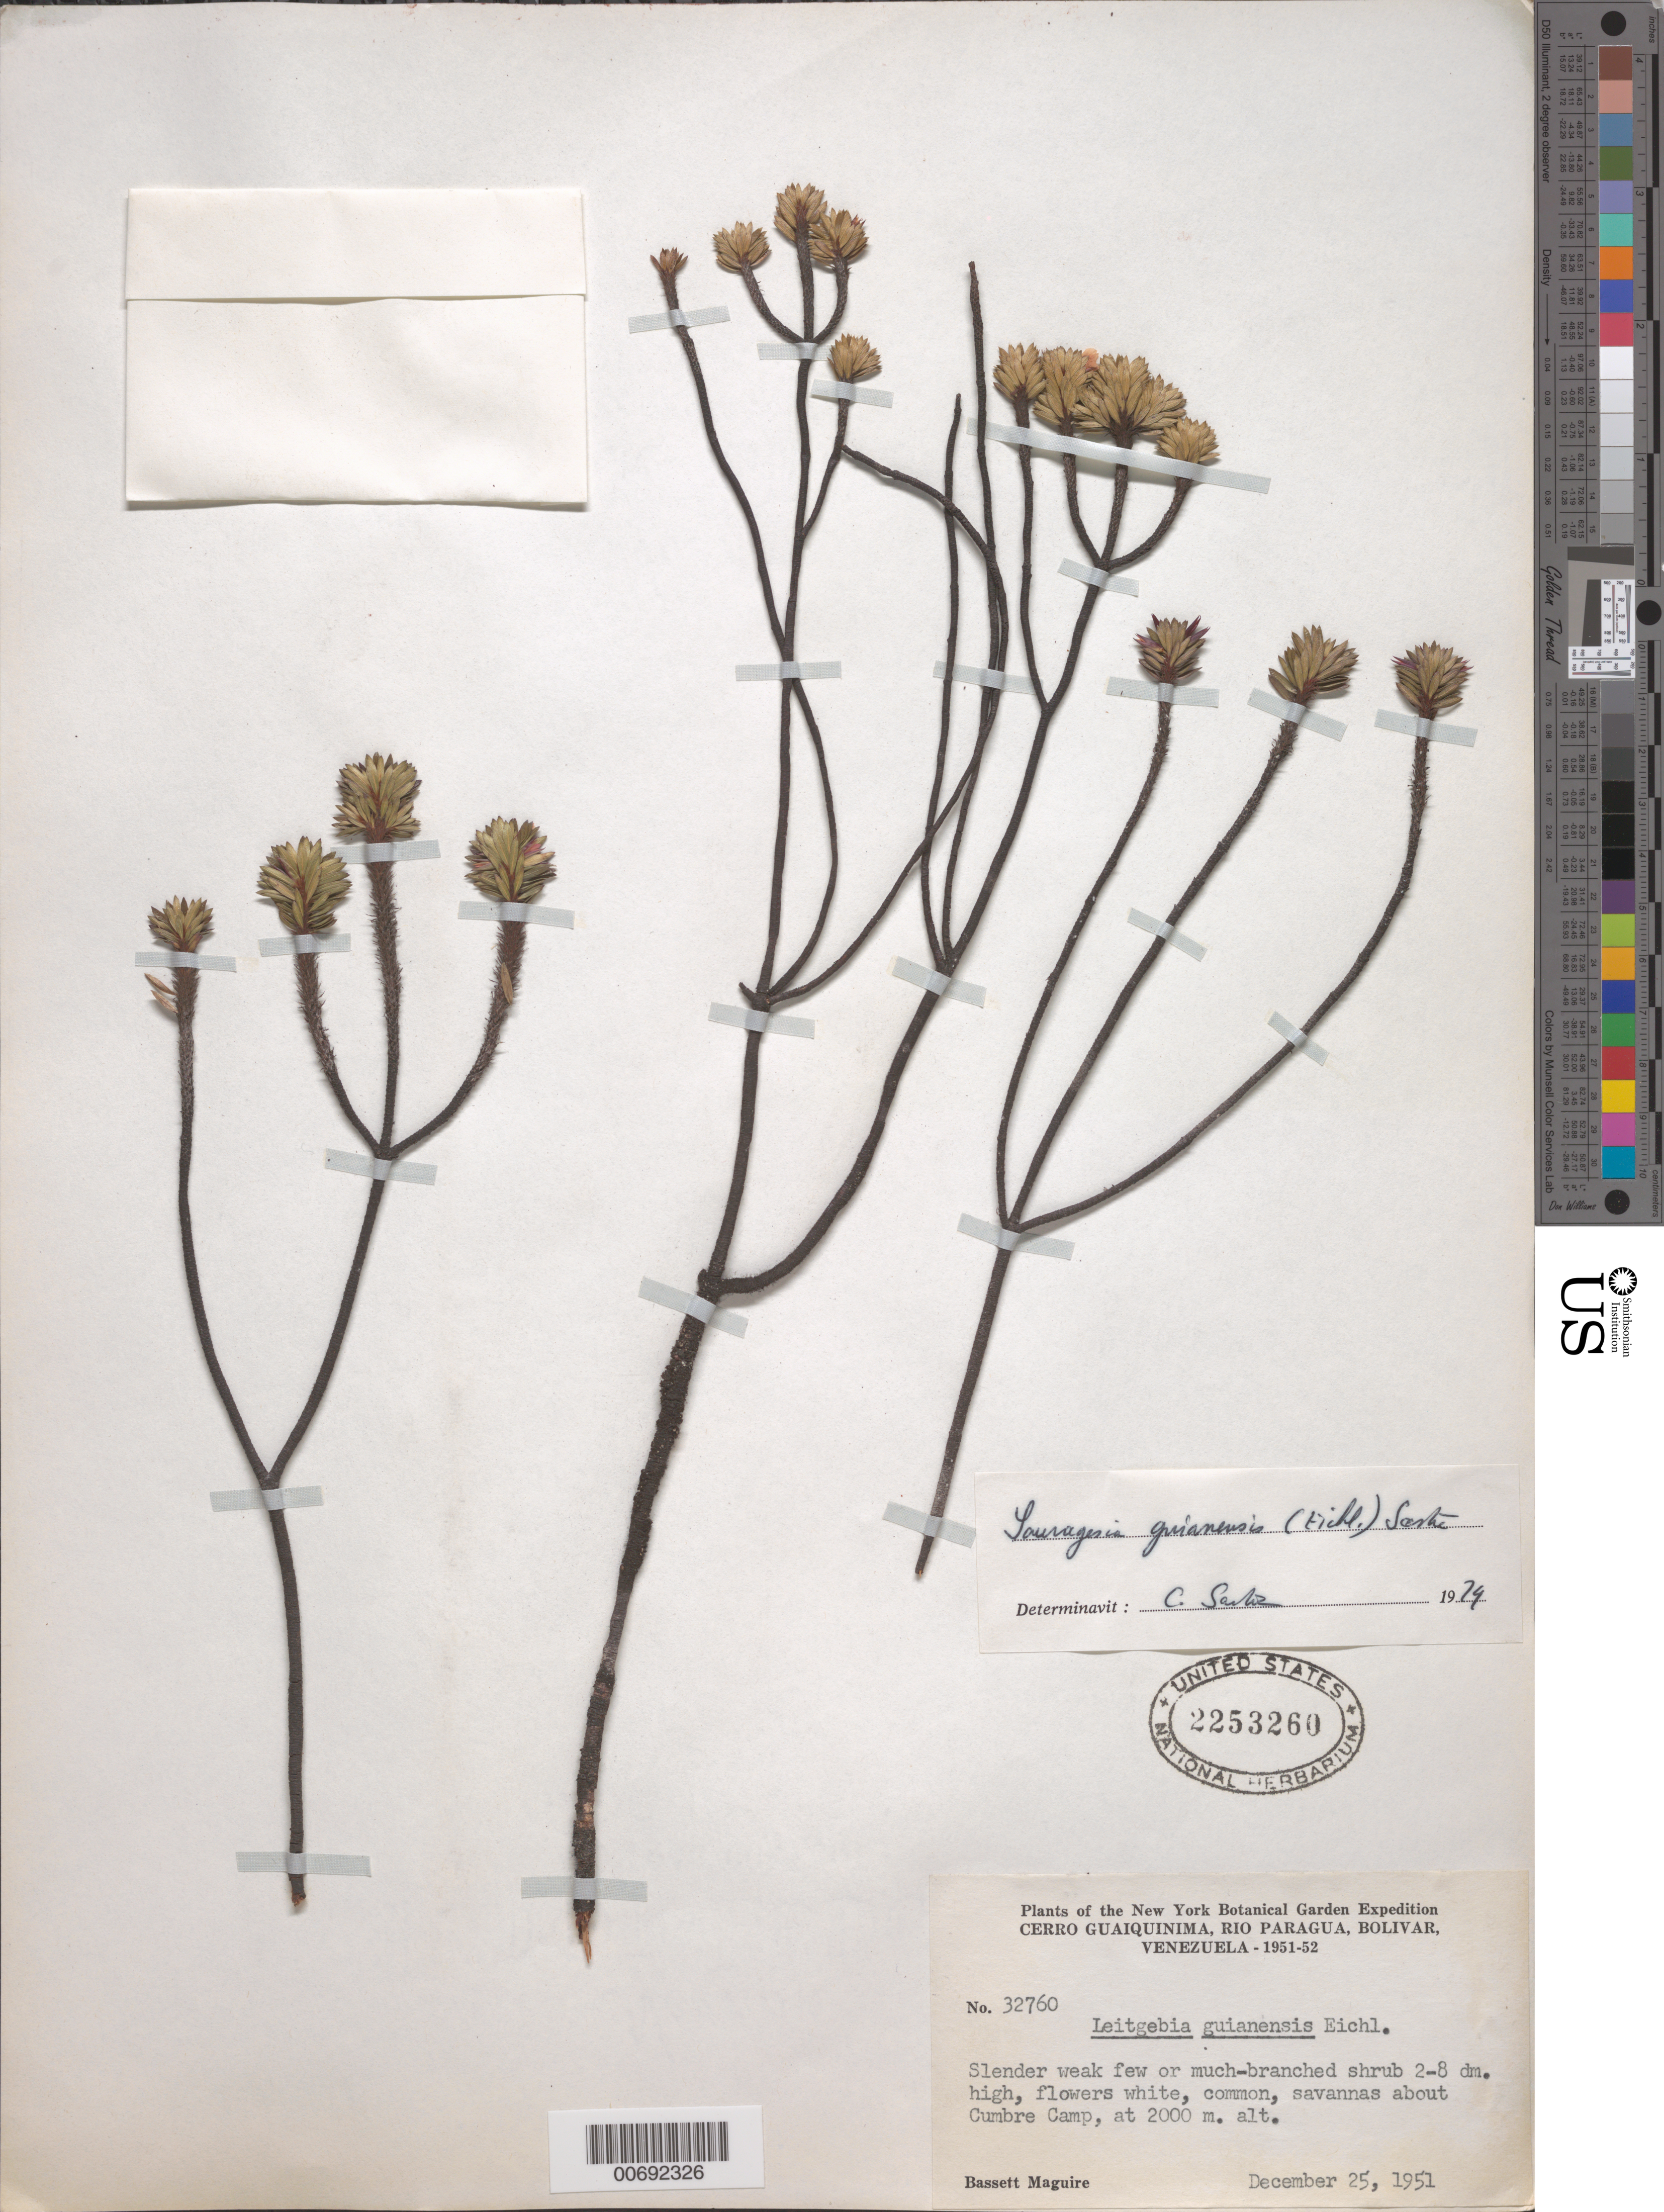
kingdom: Plantae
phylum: Tracheophyta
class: Magnoliopsida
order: Malpighiales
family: Ochnaceae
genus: Sauvagesia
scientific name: Sauvagesia guianensis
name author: (Eichler) Sastre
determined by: Sastre, C. H. L.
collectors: B. Maguire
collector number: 32760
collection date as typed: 25-Dec-51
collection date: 1951-12-25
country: Venezuela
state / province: Bolívar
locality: Cerro Guaiquinima, Río Paragua, Cumbre Camp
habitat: Savannas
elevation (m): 2000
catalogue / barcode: US 2253260